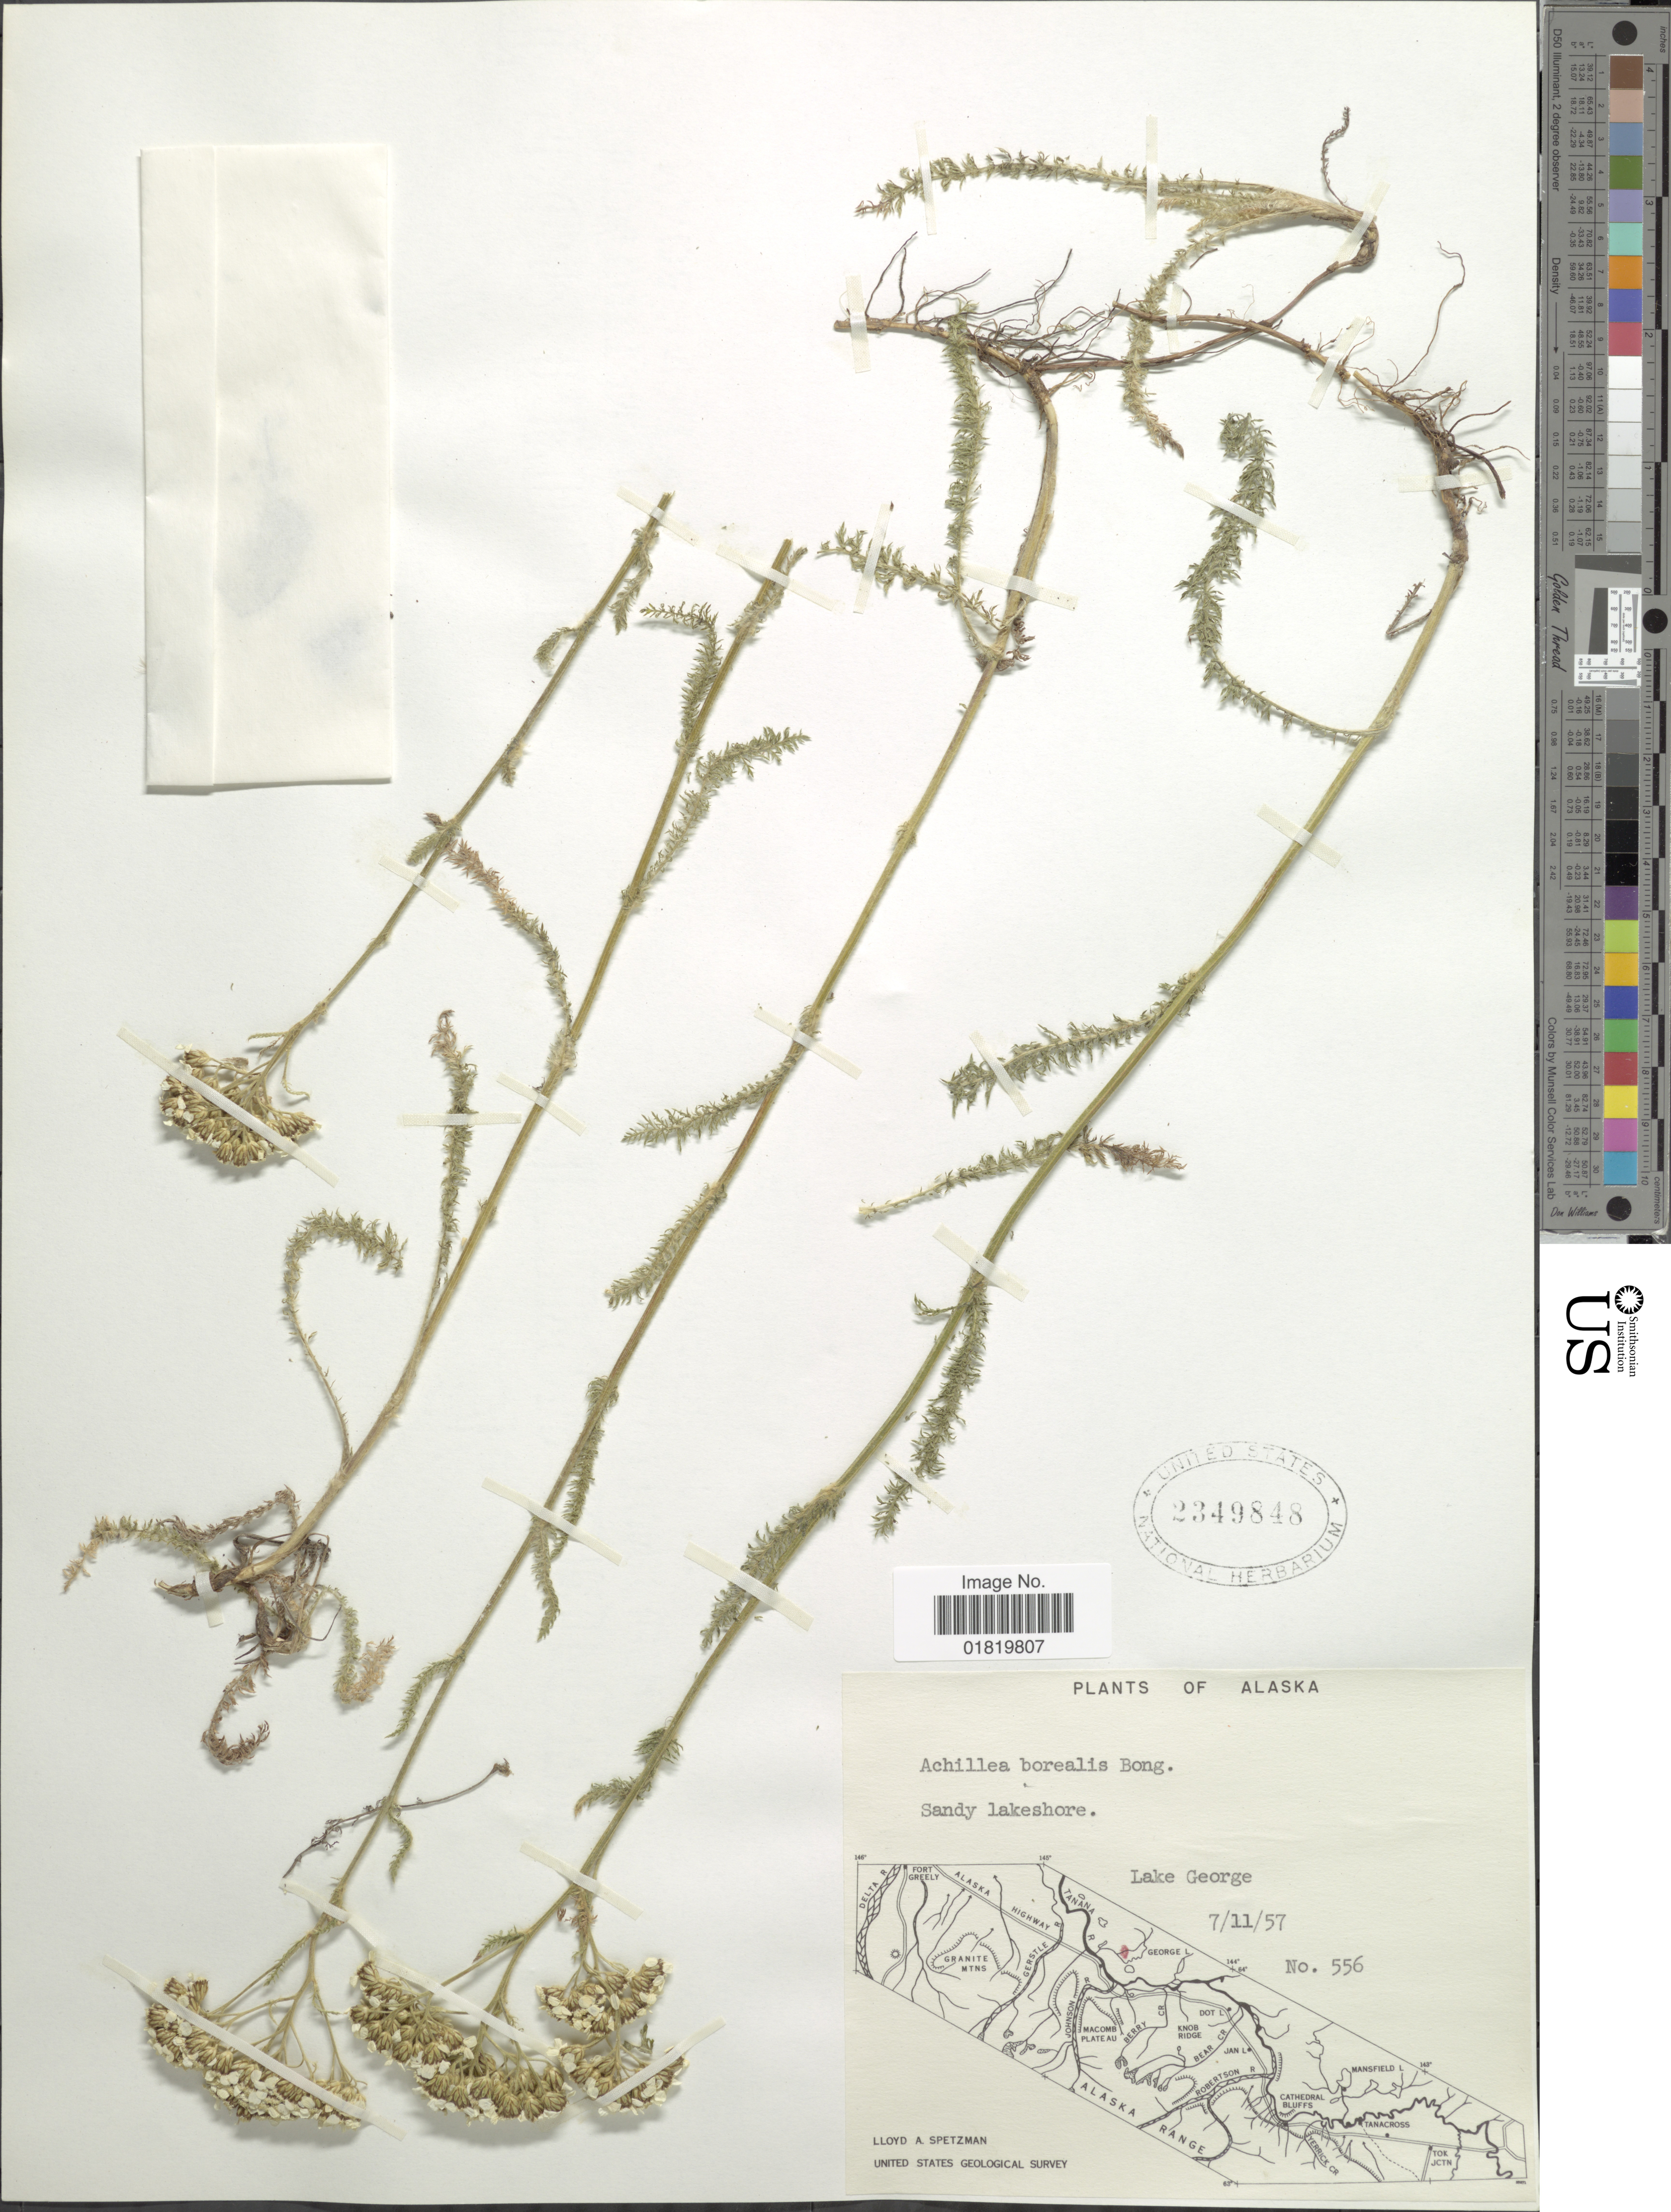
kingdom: Plantae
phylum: Tracheophyta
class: Magnoliopsida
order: Asterales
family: Asteraceae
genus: Achillea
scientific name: Achillea borealis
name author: Bong.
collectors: L. Spetzman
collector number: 556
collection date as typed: Transcribed d/m/y: 11/7/57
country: United States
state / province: Alaska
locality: Sandy lakeshore. Lake George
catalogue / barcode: US 2349848